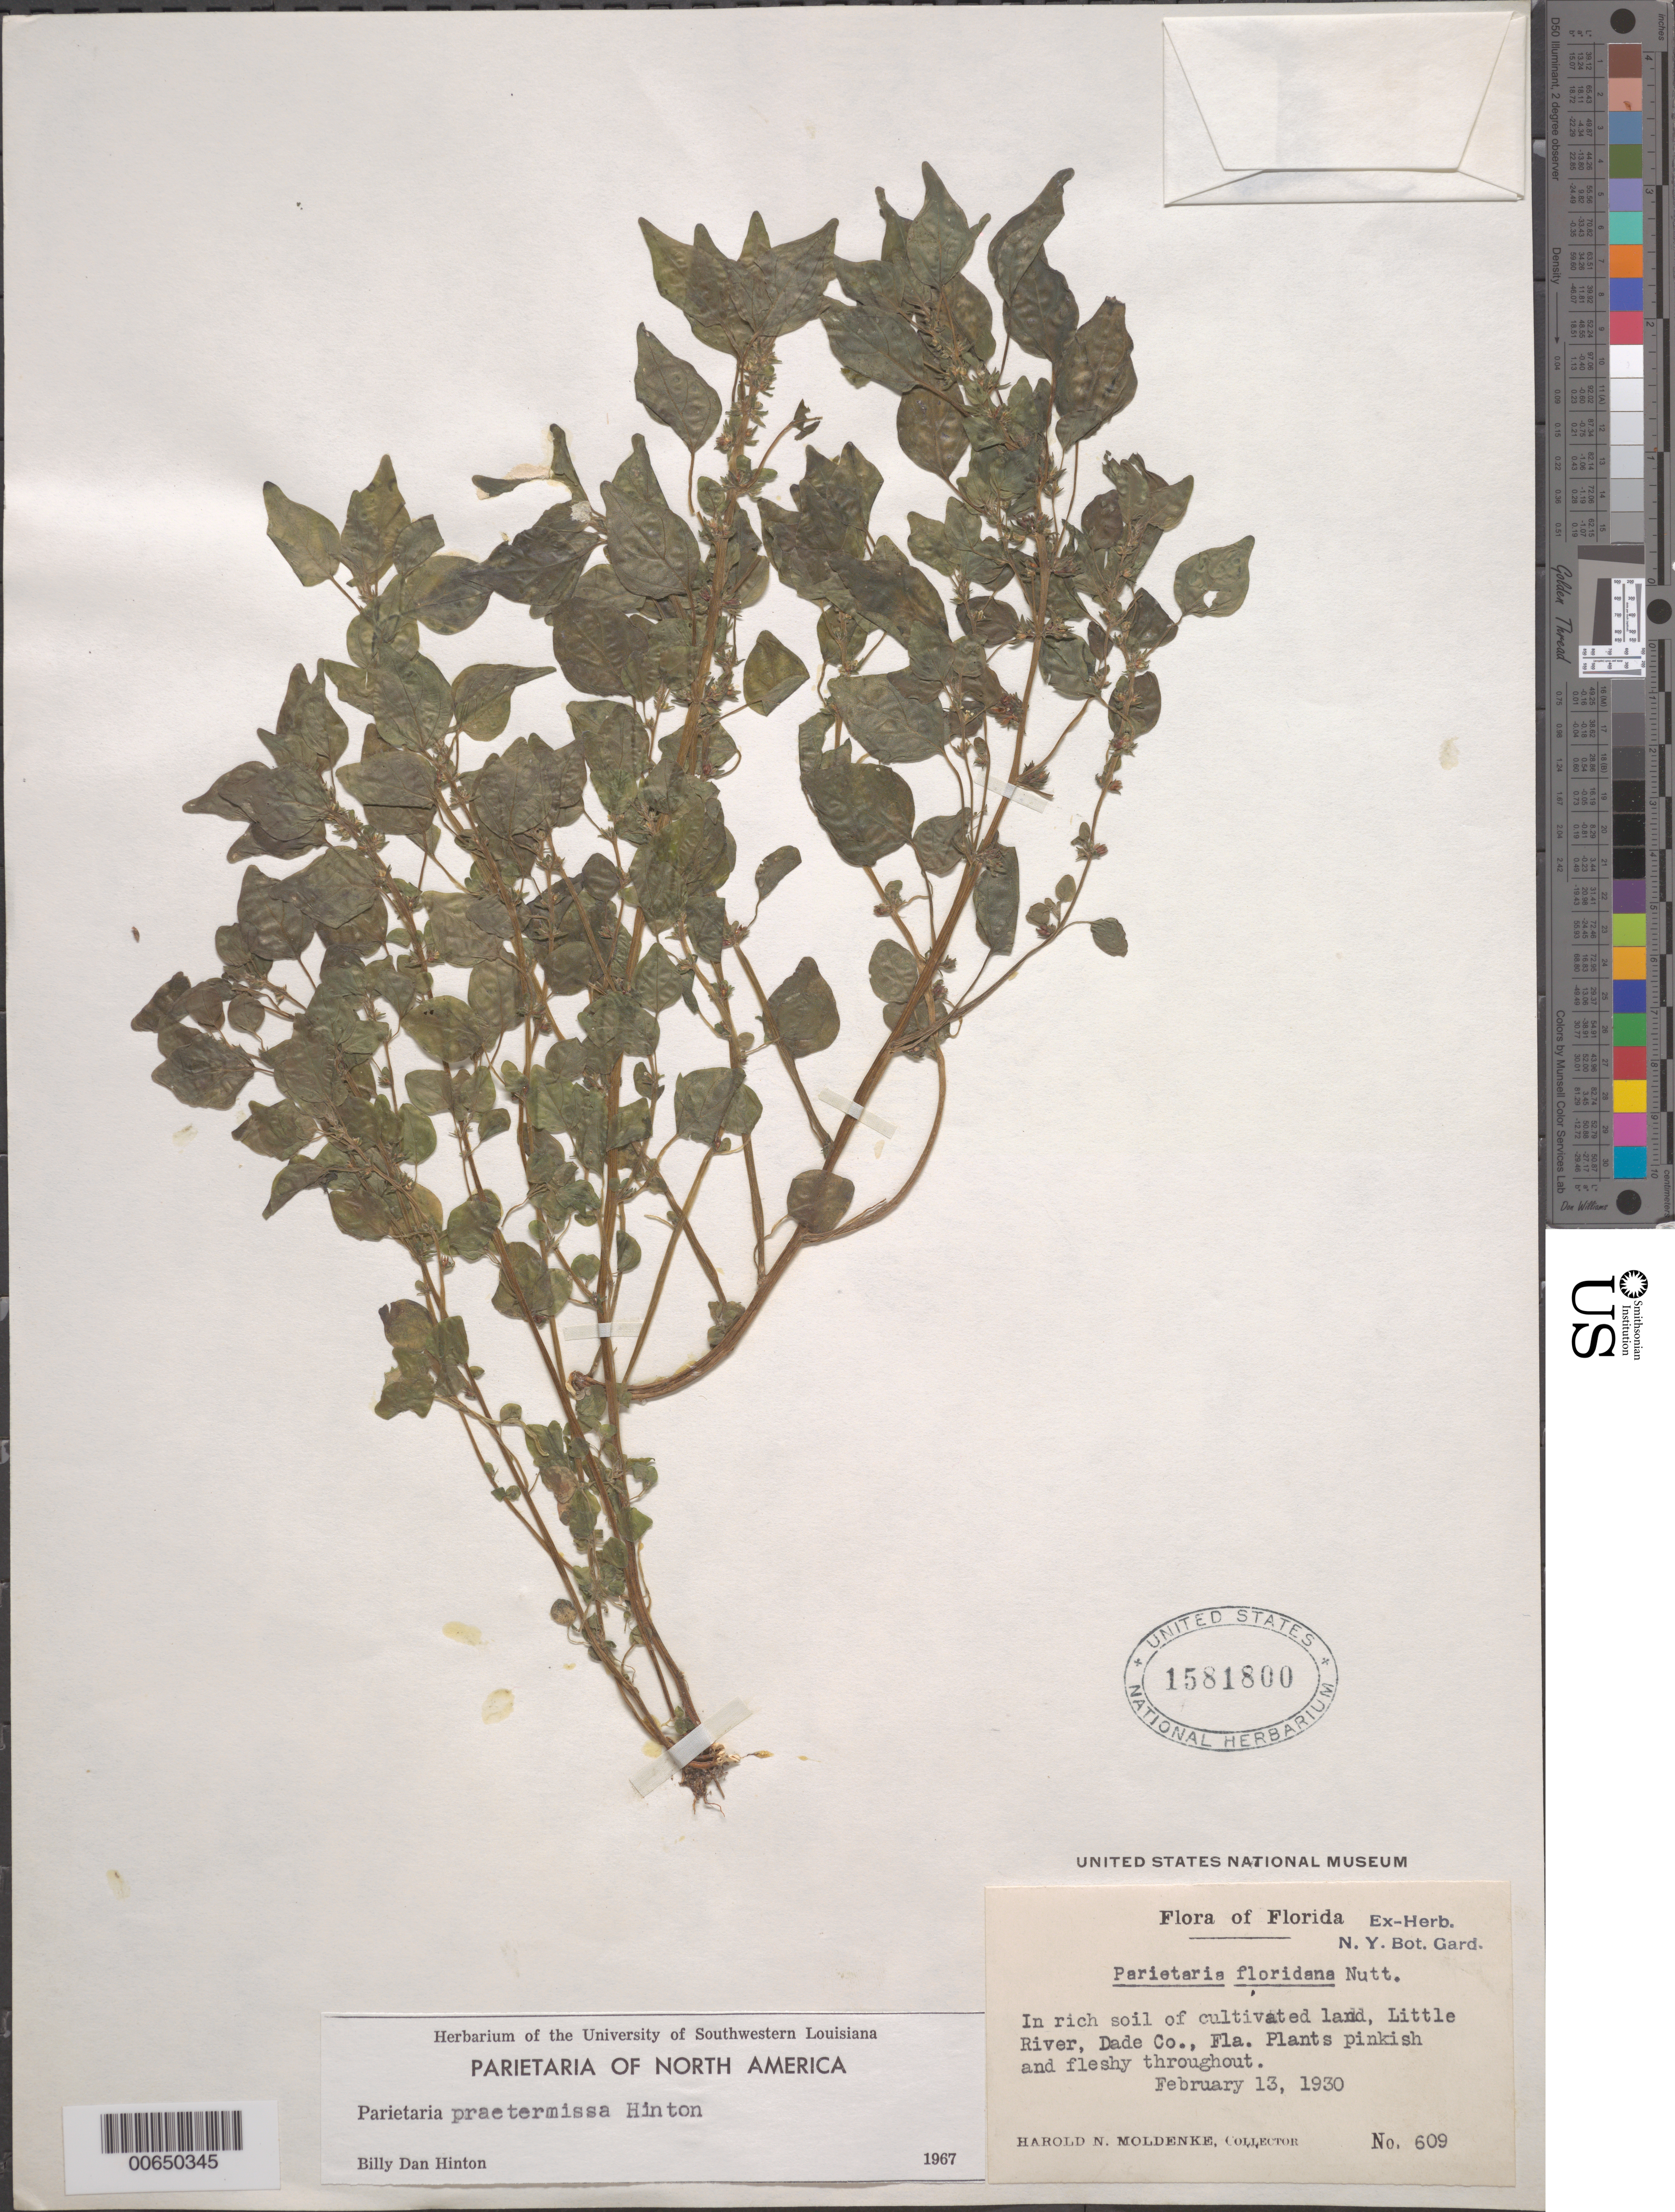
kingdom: Plantae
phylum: Tracheophyta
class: Magnoliopsida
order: Rosales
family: Urticaceae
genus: Parietaria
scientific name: Parietaria praetermissa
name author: Hinton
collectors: H. N. Moldenke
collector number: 609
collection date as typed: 13 Feb 1930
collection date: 1930-02-13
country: United States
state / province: Florida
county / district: Dade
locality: Little River.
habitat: In rich soil of cultivated land.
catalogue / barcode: US 1581800